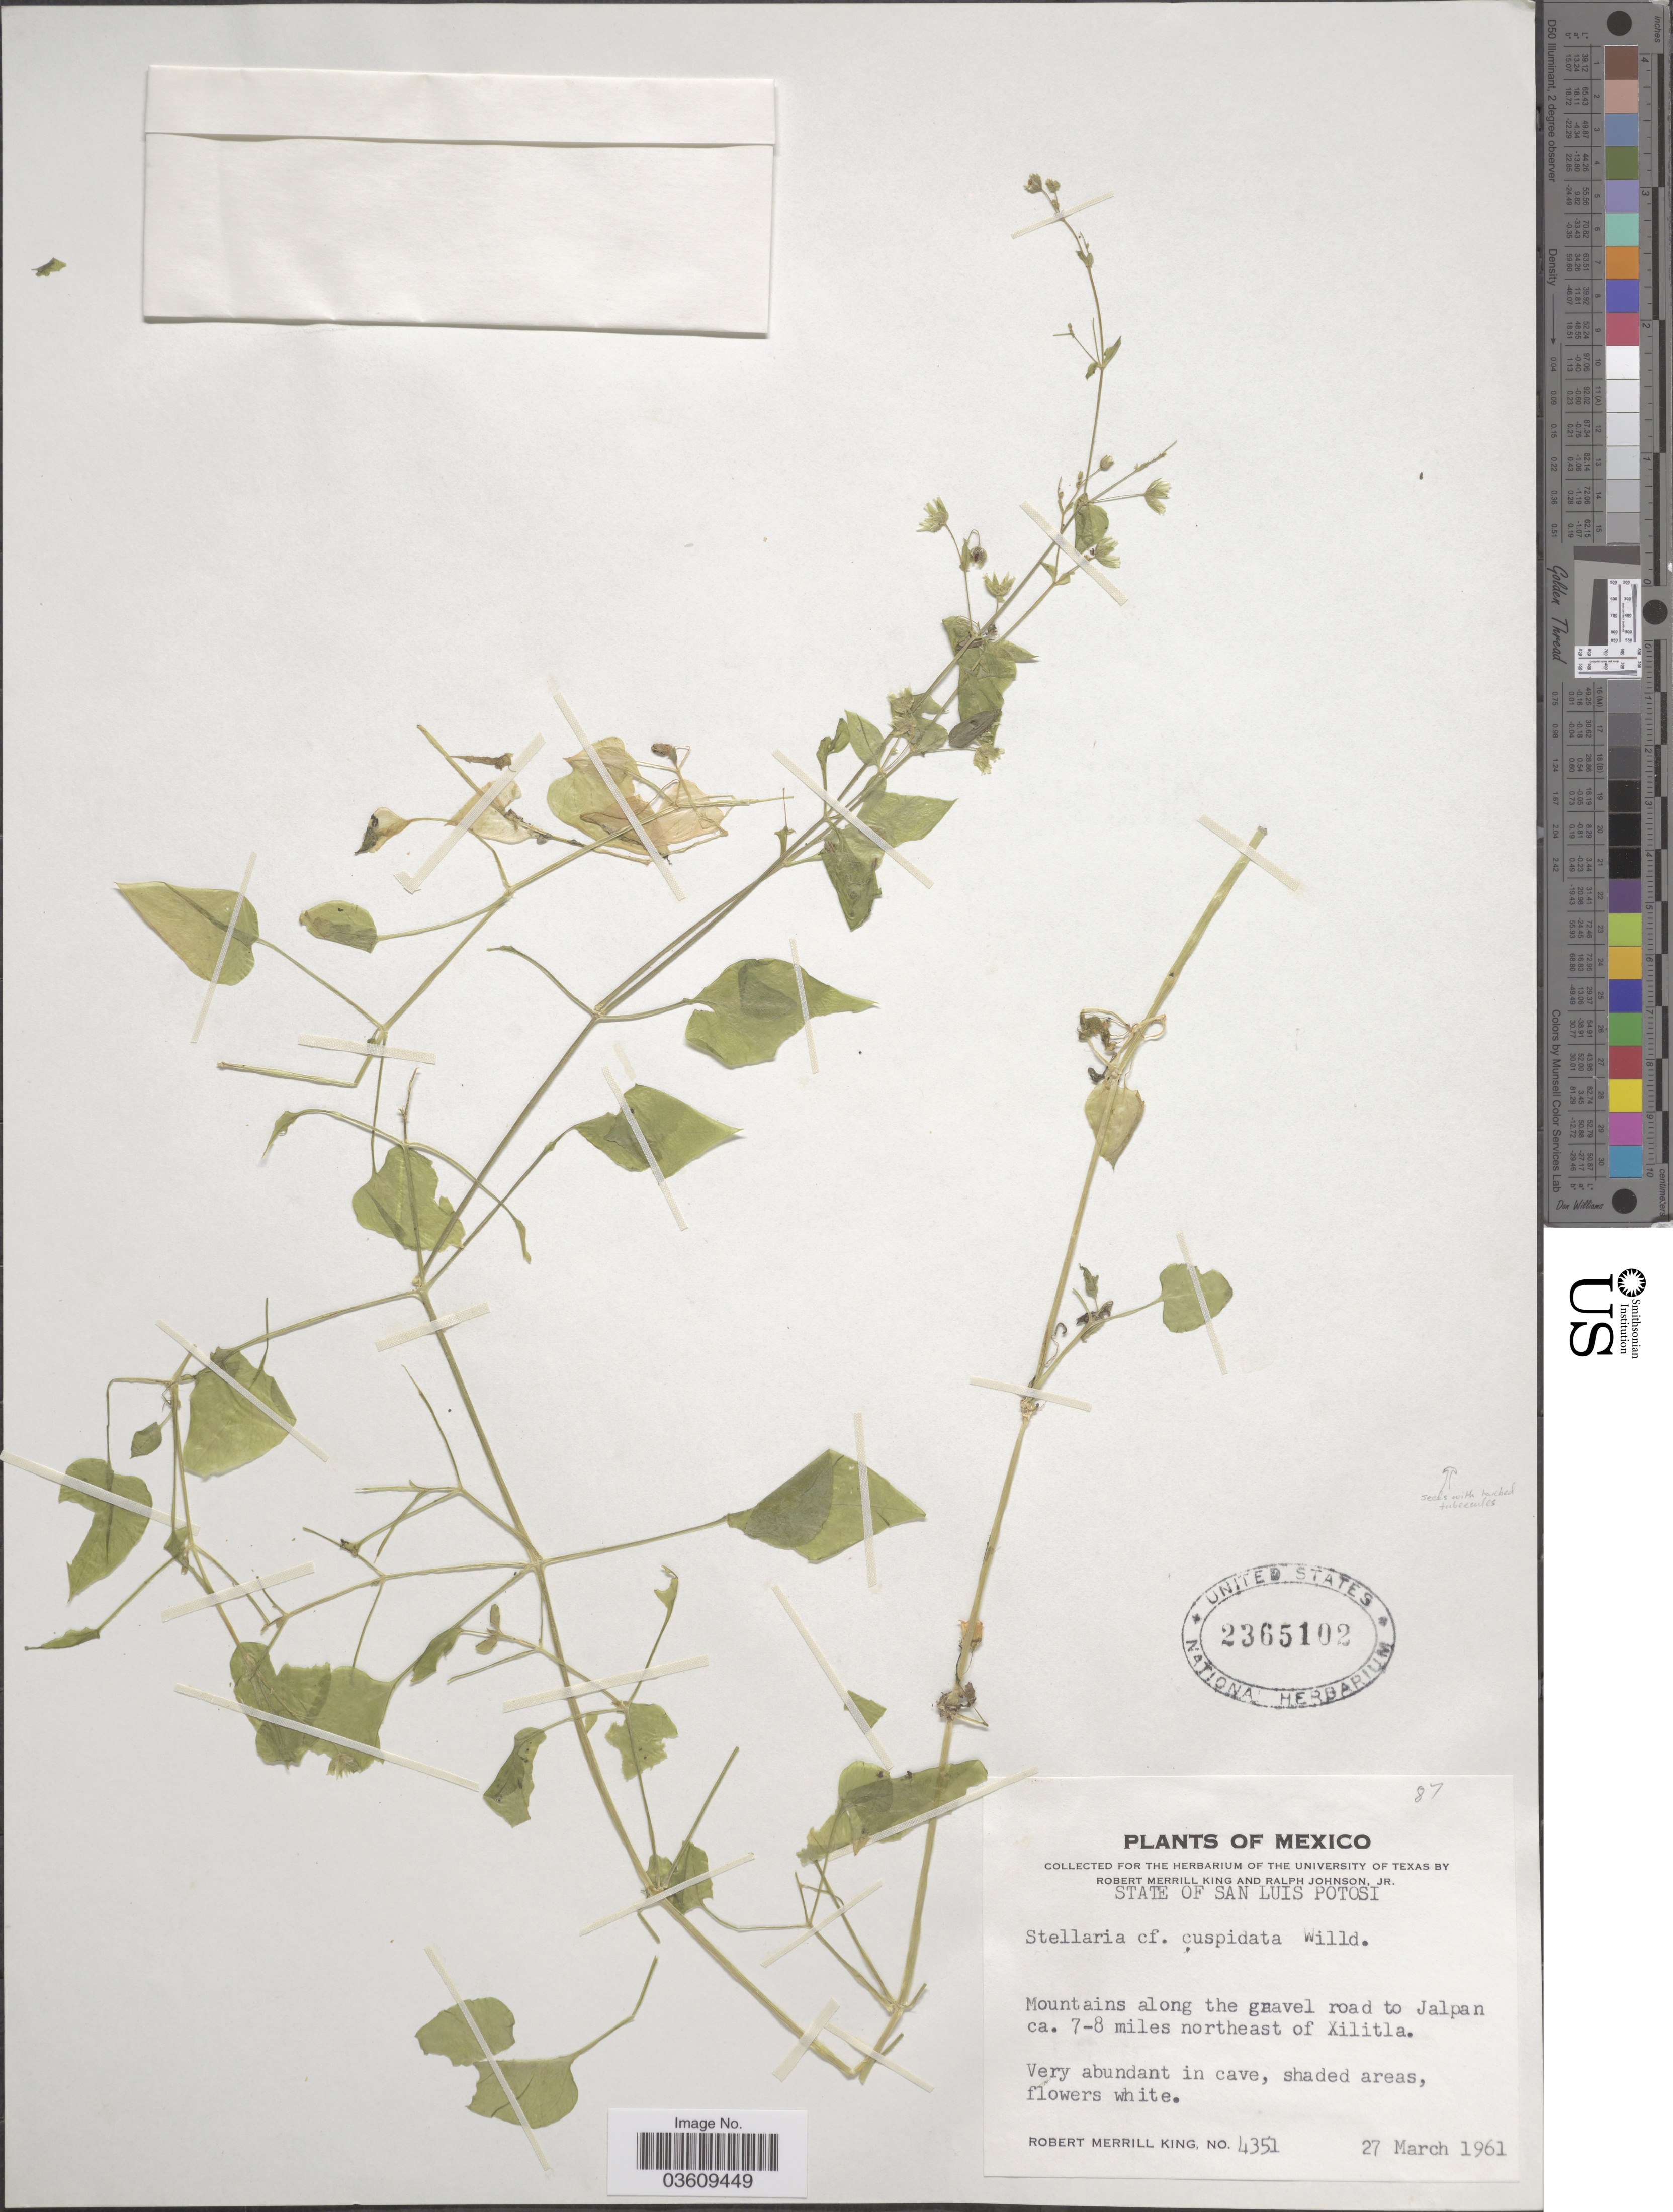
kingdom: Plantae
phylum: Tracheophyta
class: Magnoliopsida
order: Caryophyllales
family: Caryophyllaceae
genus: Stellaria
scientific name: Stellaria prostrata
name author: Baldwin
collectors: R. M. King & R. Johnson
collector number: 4351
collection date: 1961-03-27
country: Mexico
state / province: San Luis Potosí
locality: Mountains along the gravel road to Jalpan ca. 7-8 miles northeast of Xilitla.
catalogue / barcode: US 2365102